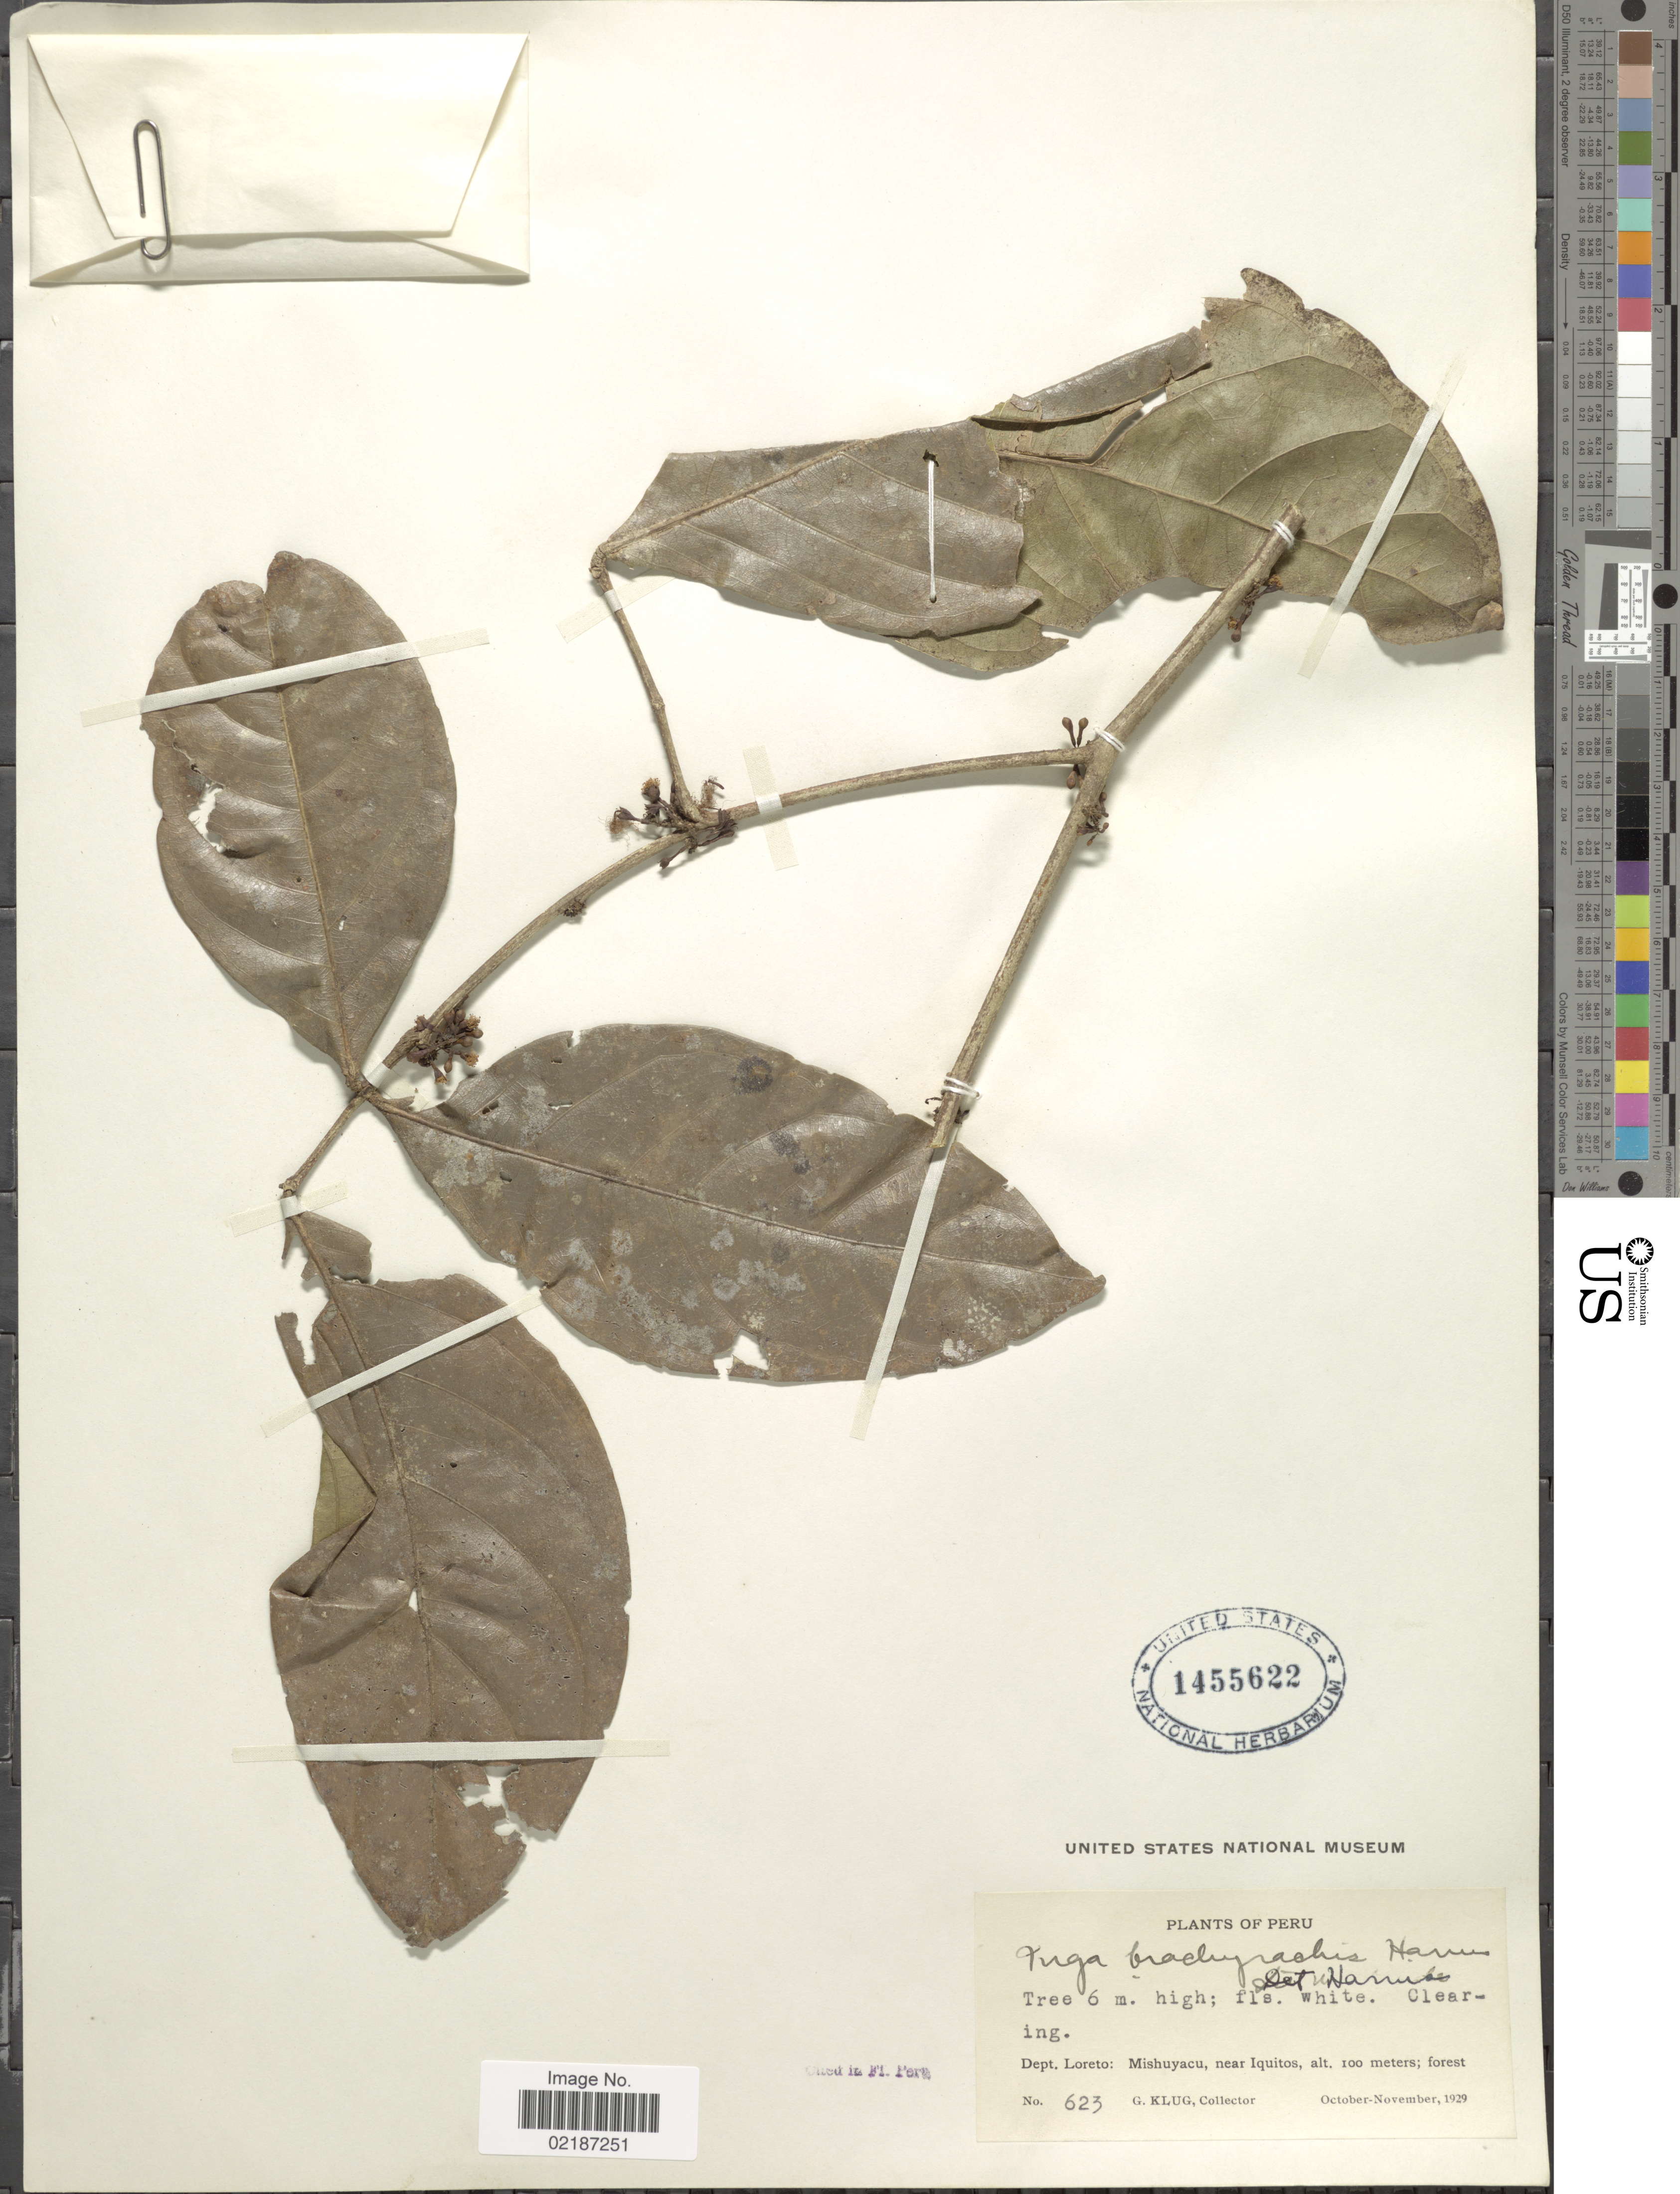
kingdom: Plantae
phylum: Tracheophyta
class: Magnoliopsida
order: Fabales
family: Fabaceae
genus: Inga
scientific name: Inga brachyrhachis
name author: Harms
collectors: G. Klug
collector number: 623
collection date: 1929-10/1929-11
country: Peru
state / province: Loreto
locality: Clearing, Mishuyacu, near Iquitos, forest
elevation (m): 100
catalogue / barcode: US 1455622